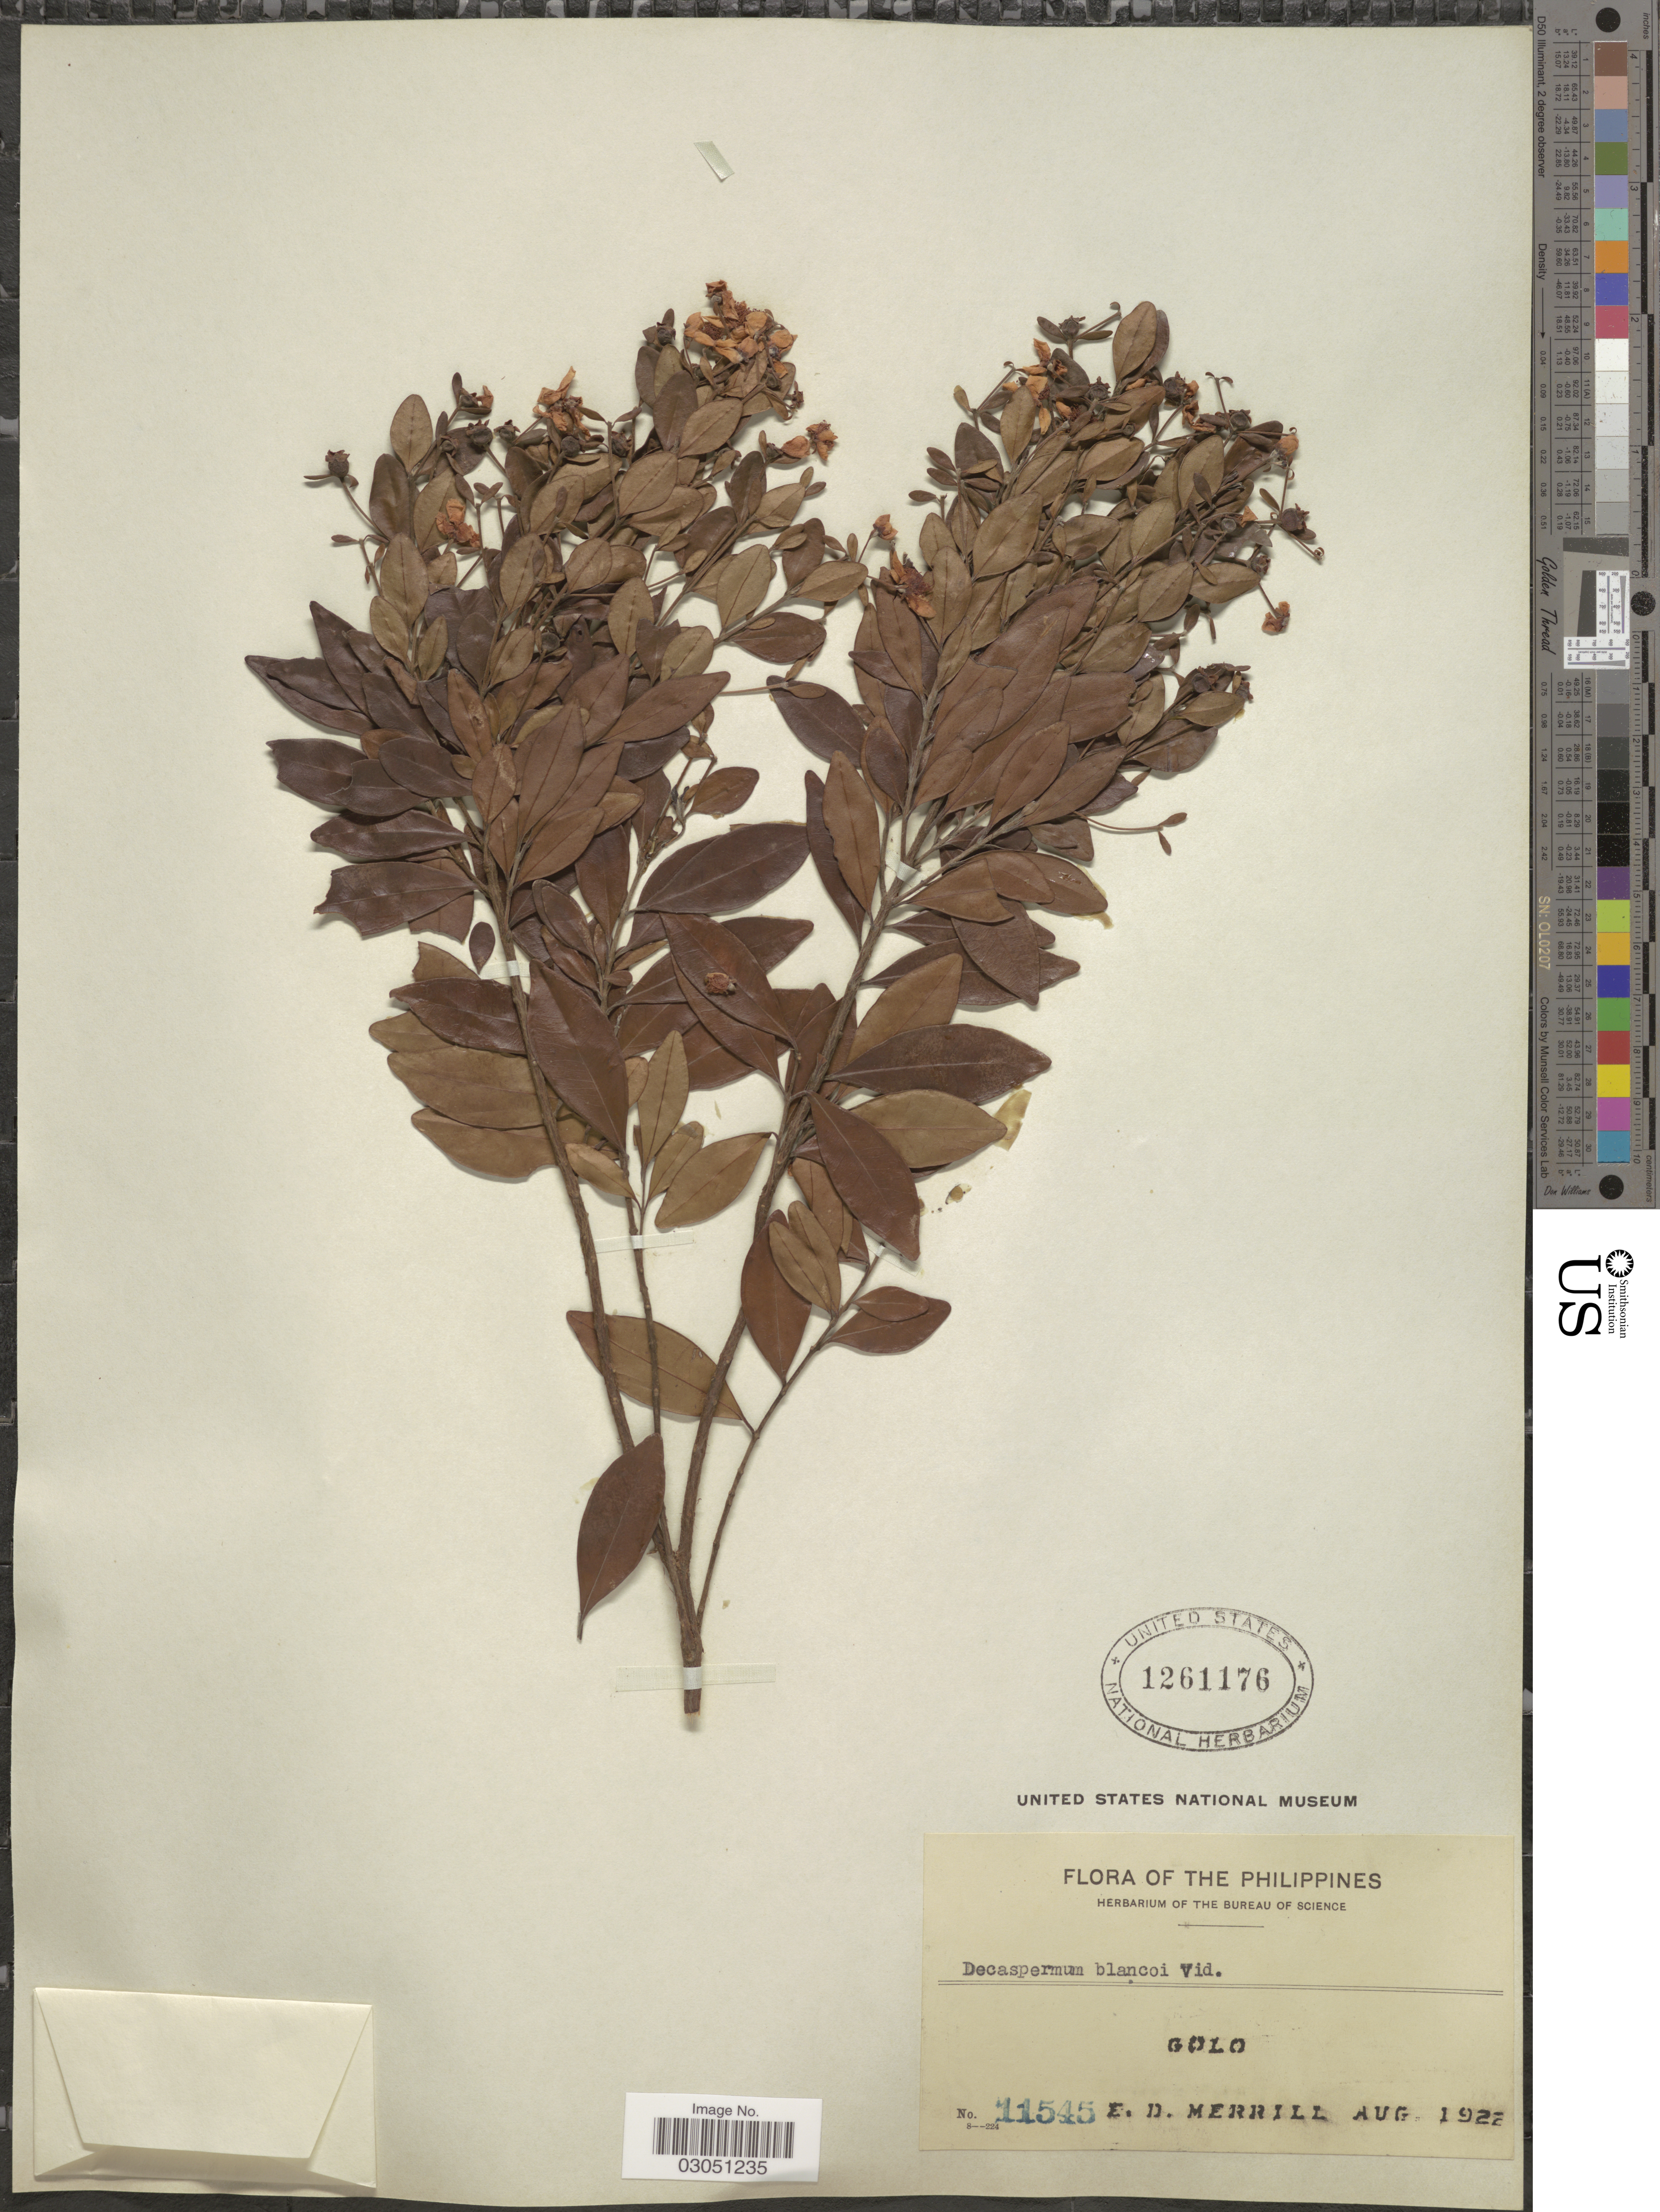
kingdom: Plantae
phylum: Tracheophyta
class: Magnoliopsida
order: Myrtales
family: Myrtaceae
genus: Decaspermum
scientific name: Decaspermum blancoi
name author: Vidal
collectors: E. D. Merrill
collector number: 11545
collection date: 1922-08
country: Philippines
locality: Golo.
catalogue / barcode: US 1261176